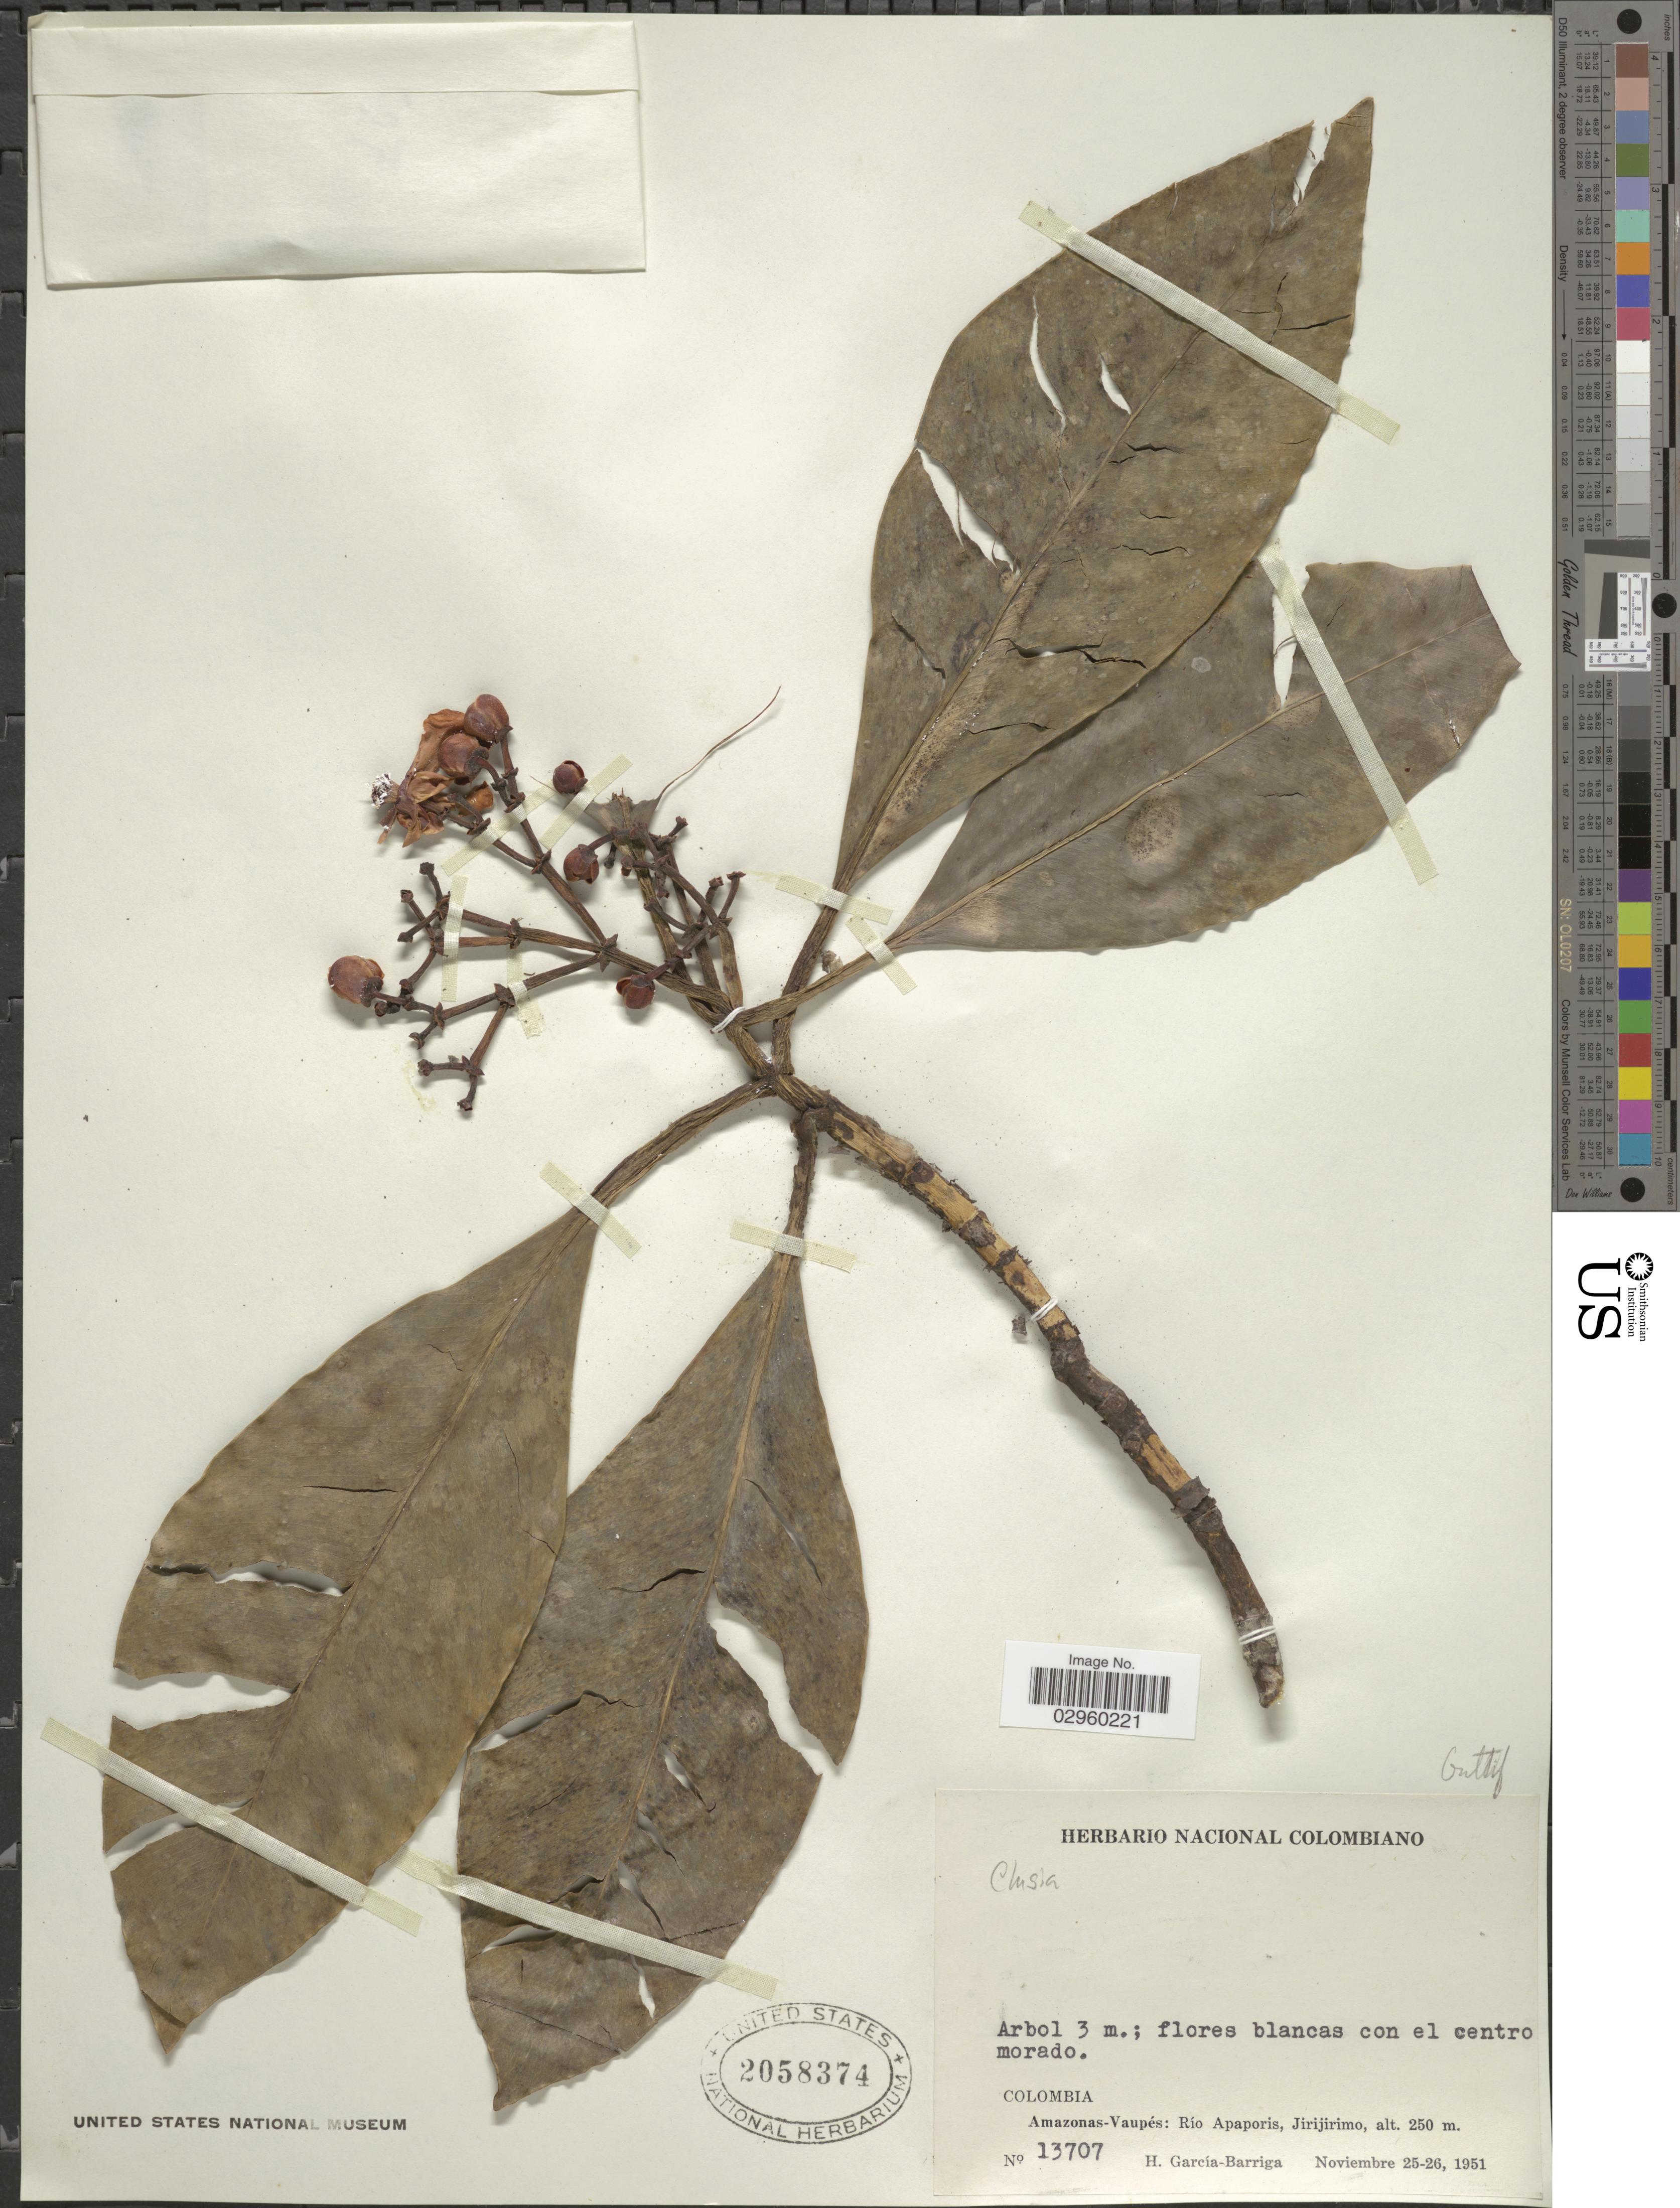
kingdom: Plantae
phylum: Tracheophyta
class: Magnoliopsida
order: Malpighiales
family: Clusiaceae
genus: Clusia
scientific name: Clusia sp.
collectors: H. García Barriga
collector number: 13707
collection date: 1951-11-25/1951-11-26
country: Colombia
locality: Amazonas-Vaupés: Rio Apaporis, Jirijirimo.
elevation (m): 250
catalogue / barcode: US 2058374